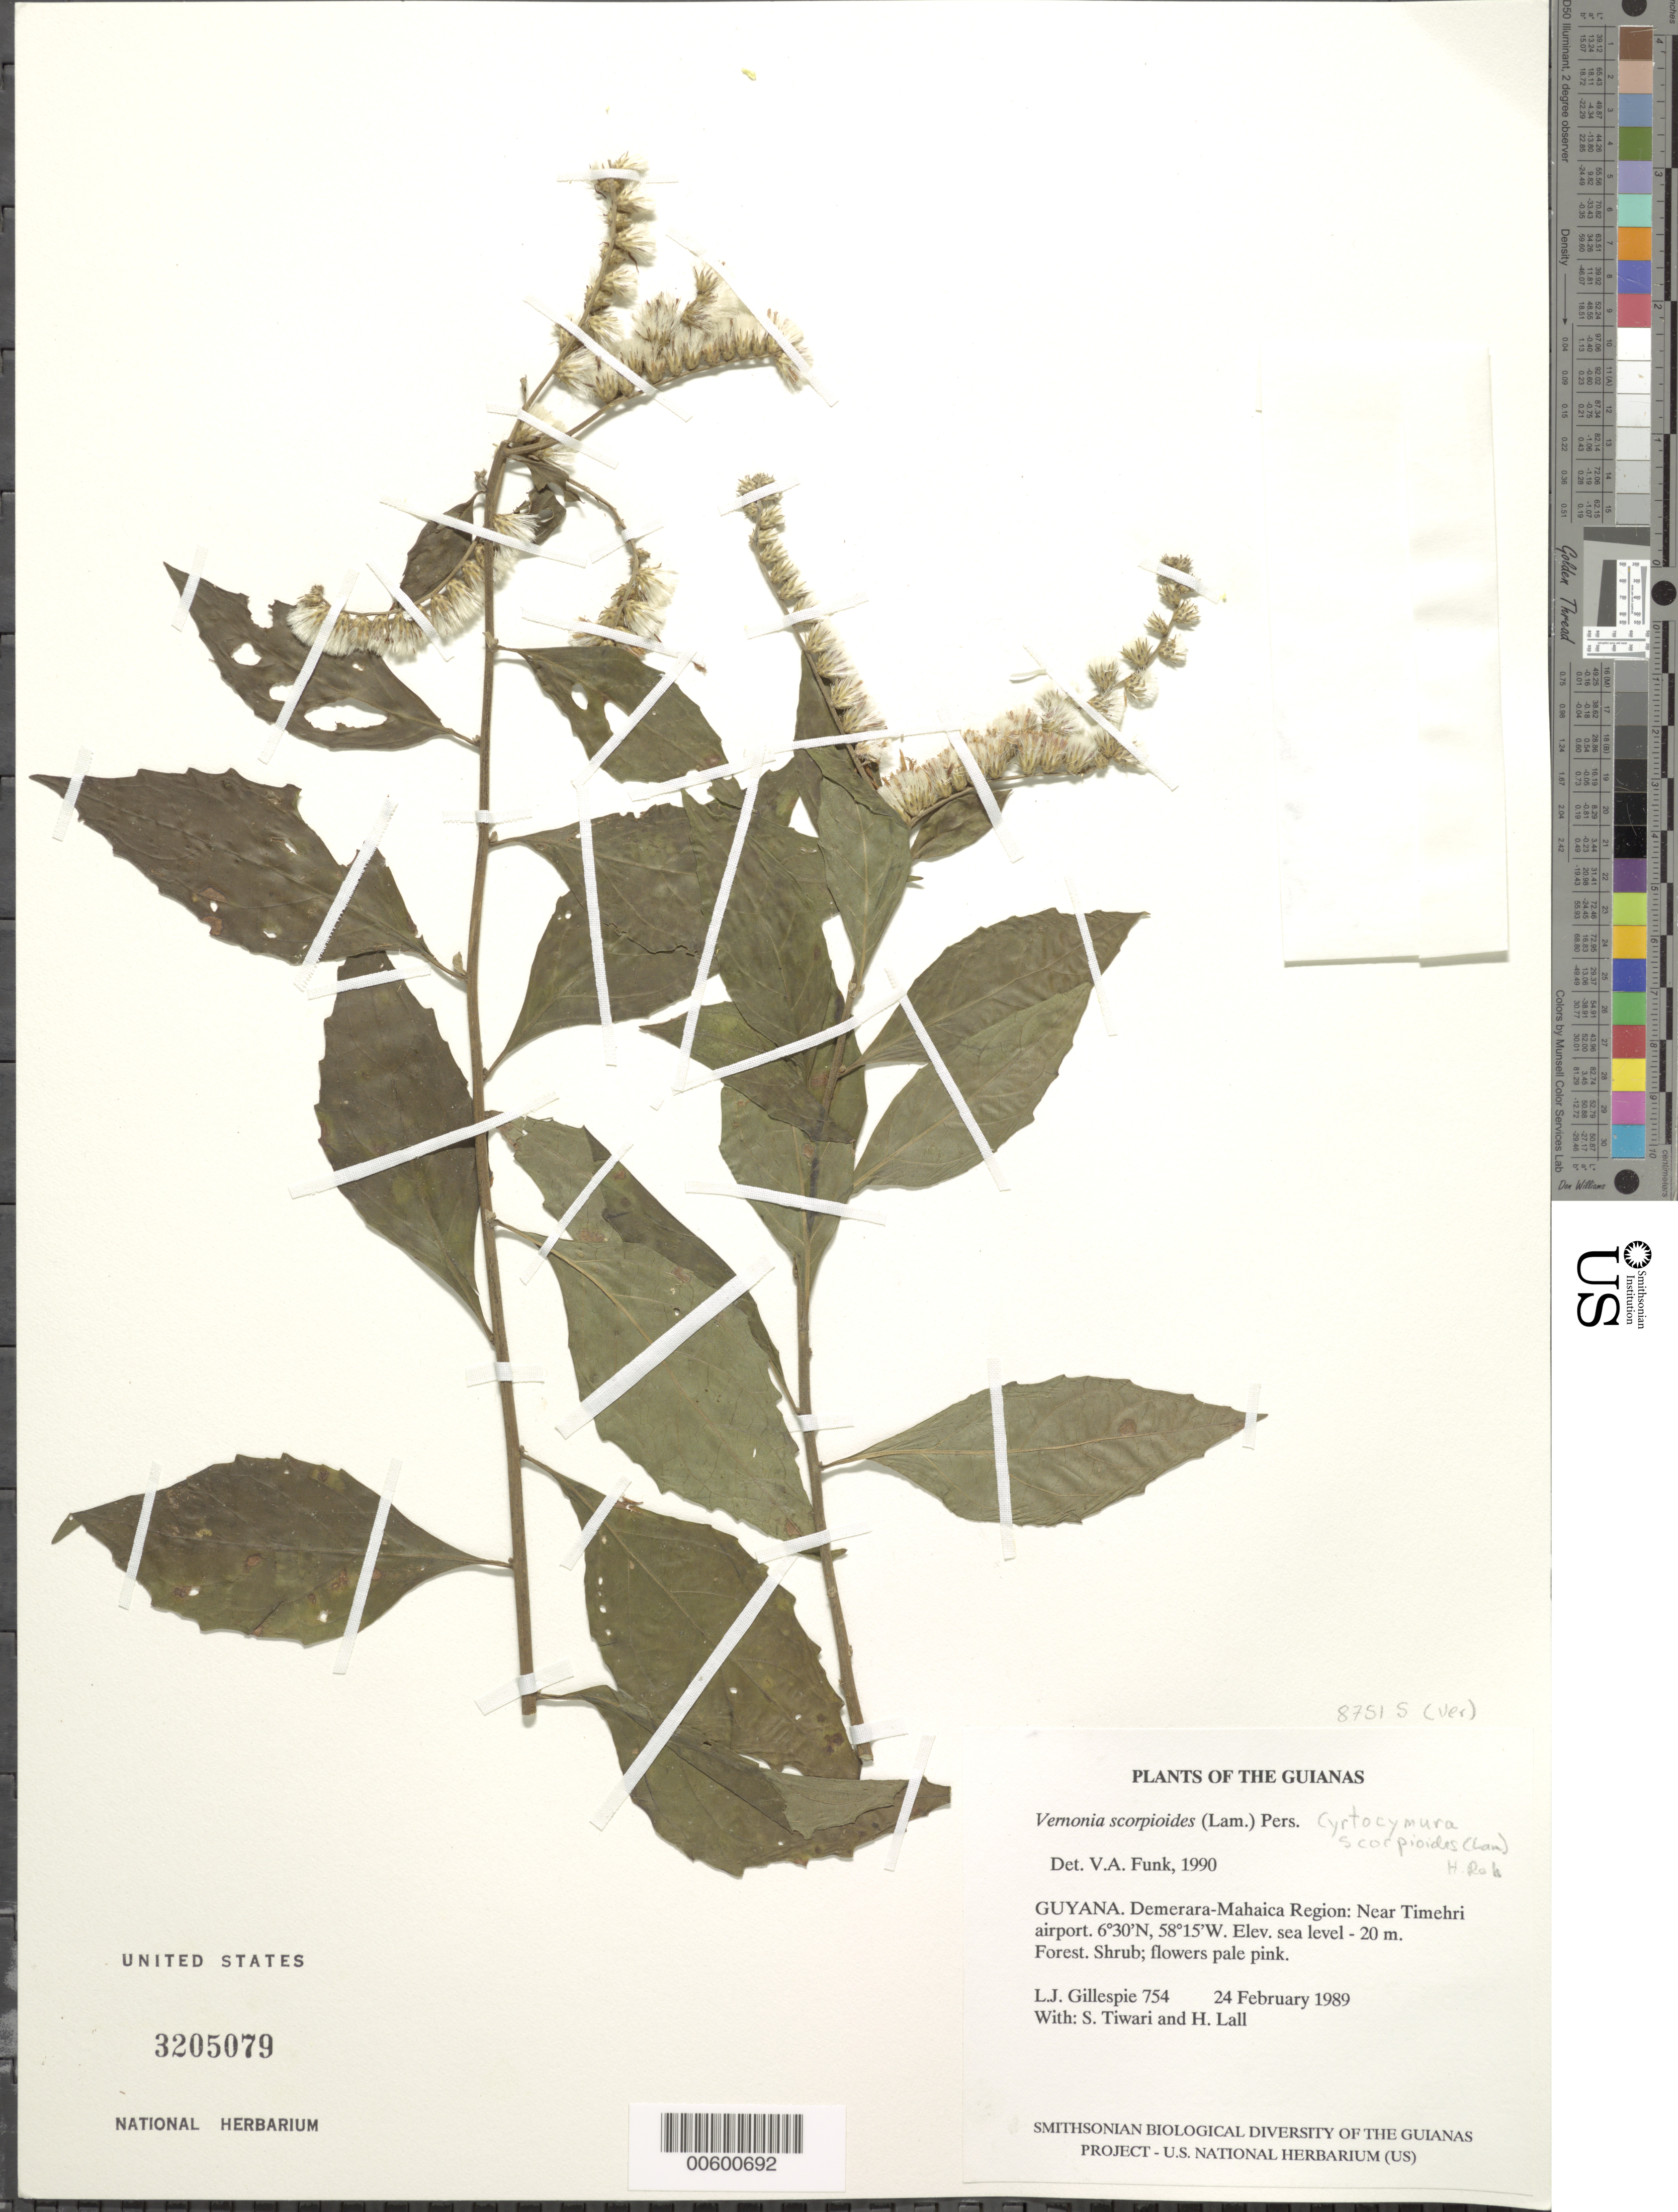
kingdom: Plantae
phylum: Tracheophyta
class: Magnoliopsida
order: Asterales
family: Asteraceae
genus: Cyrtocymura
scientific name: Cyrtocymura scorpioides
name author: (Lam.) H. Rob.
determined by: Funk, Vicki A., (BOT), Smithsonian Institution - National Museum of Natural History (UNITED STATES)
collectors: L. J. Gillespie, S. Tiwari & H. Lall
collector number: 754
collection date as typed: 24 February 1989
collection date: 1989-02-24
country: Guyana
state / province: Demerara-Mahaica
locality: Near Timehri airport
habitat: Forest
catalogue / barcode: US 3205079